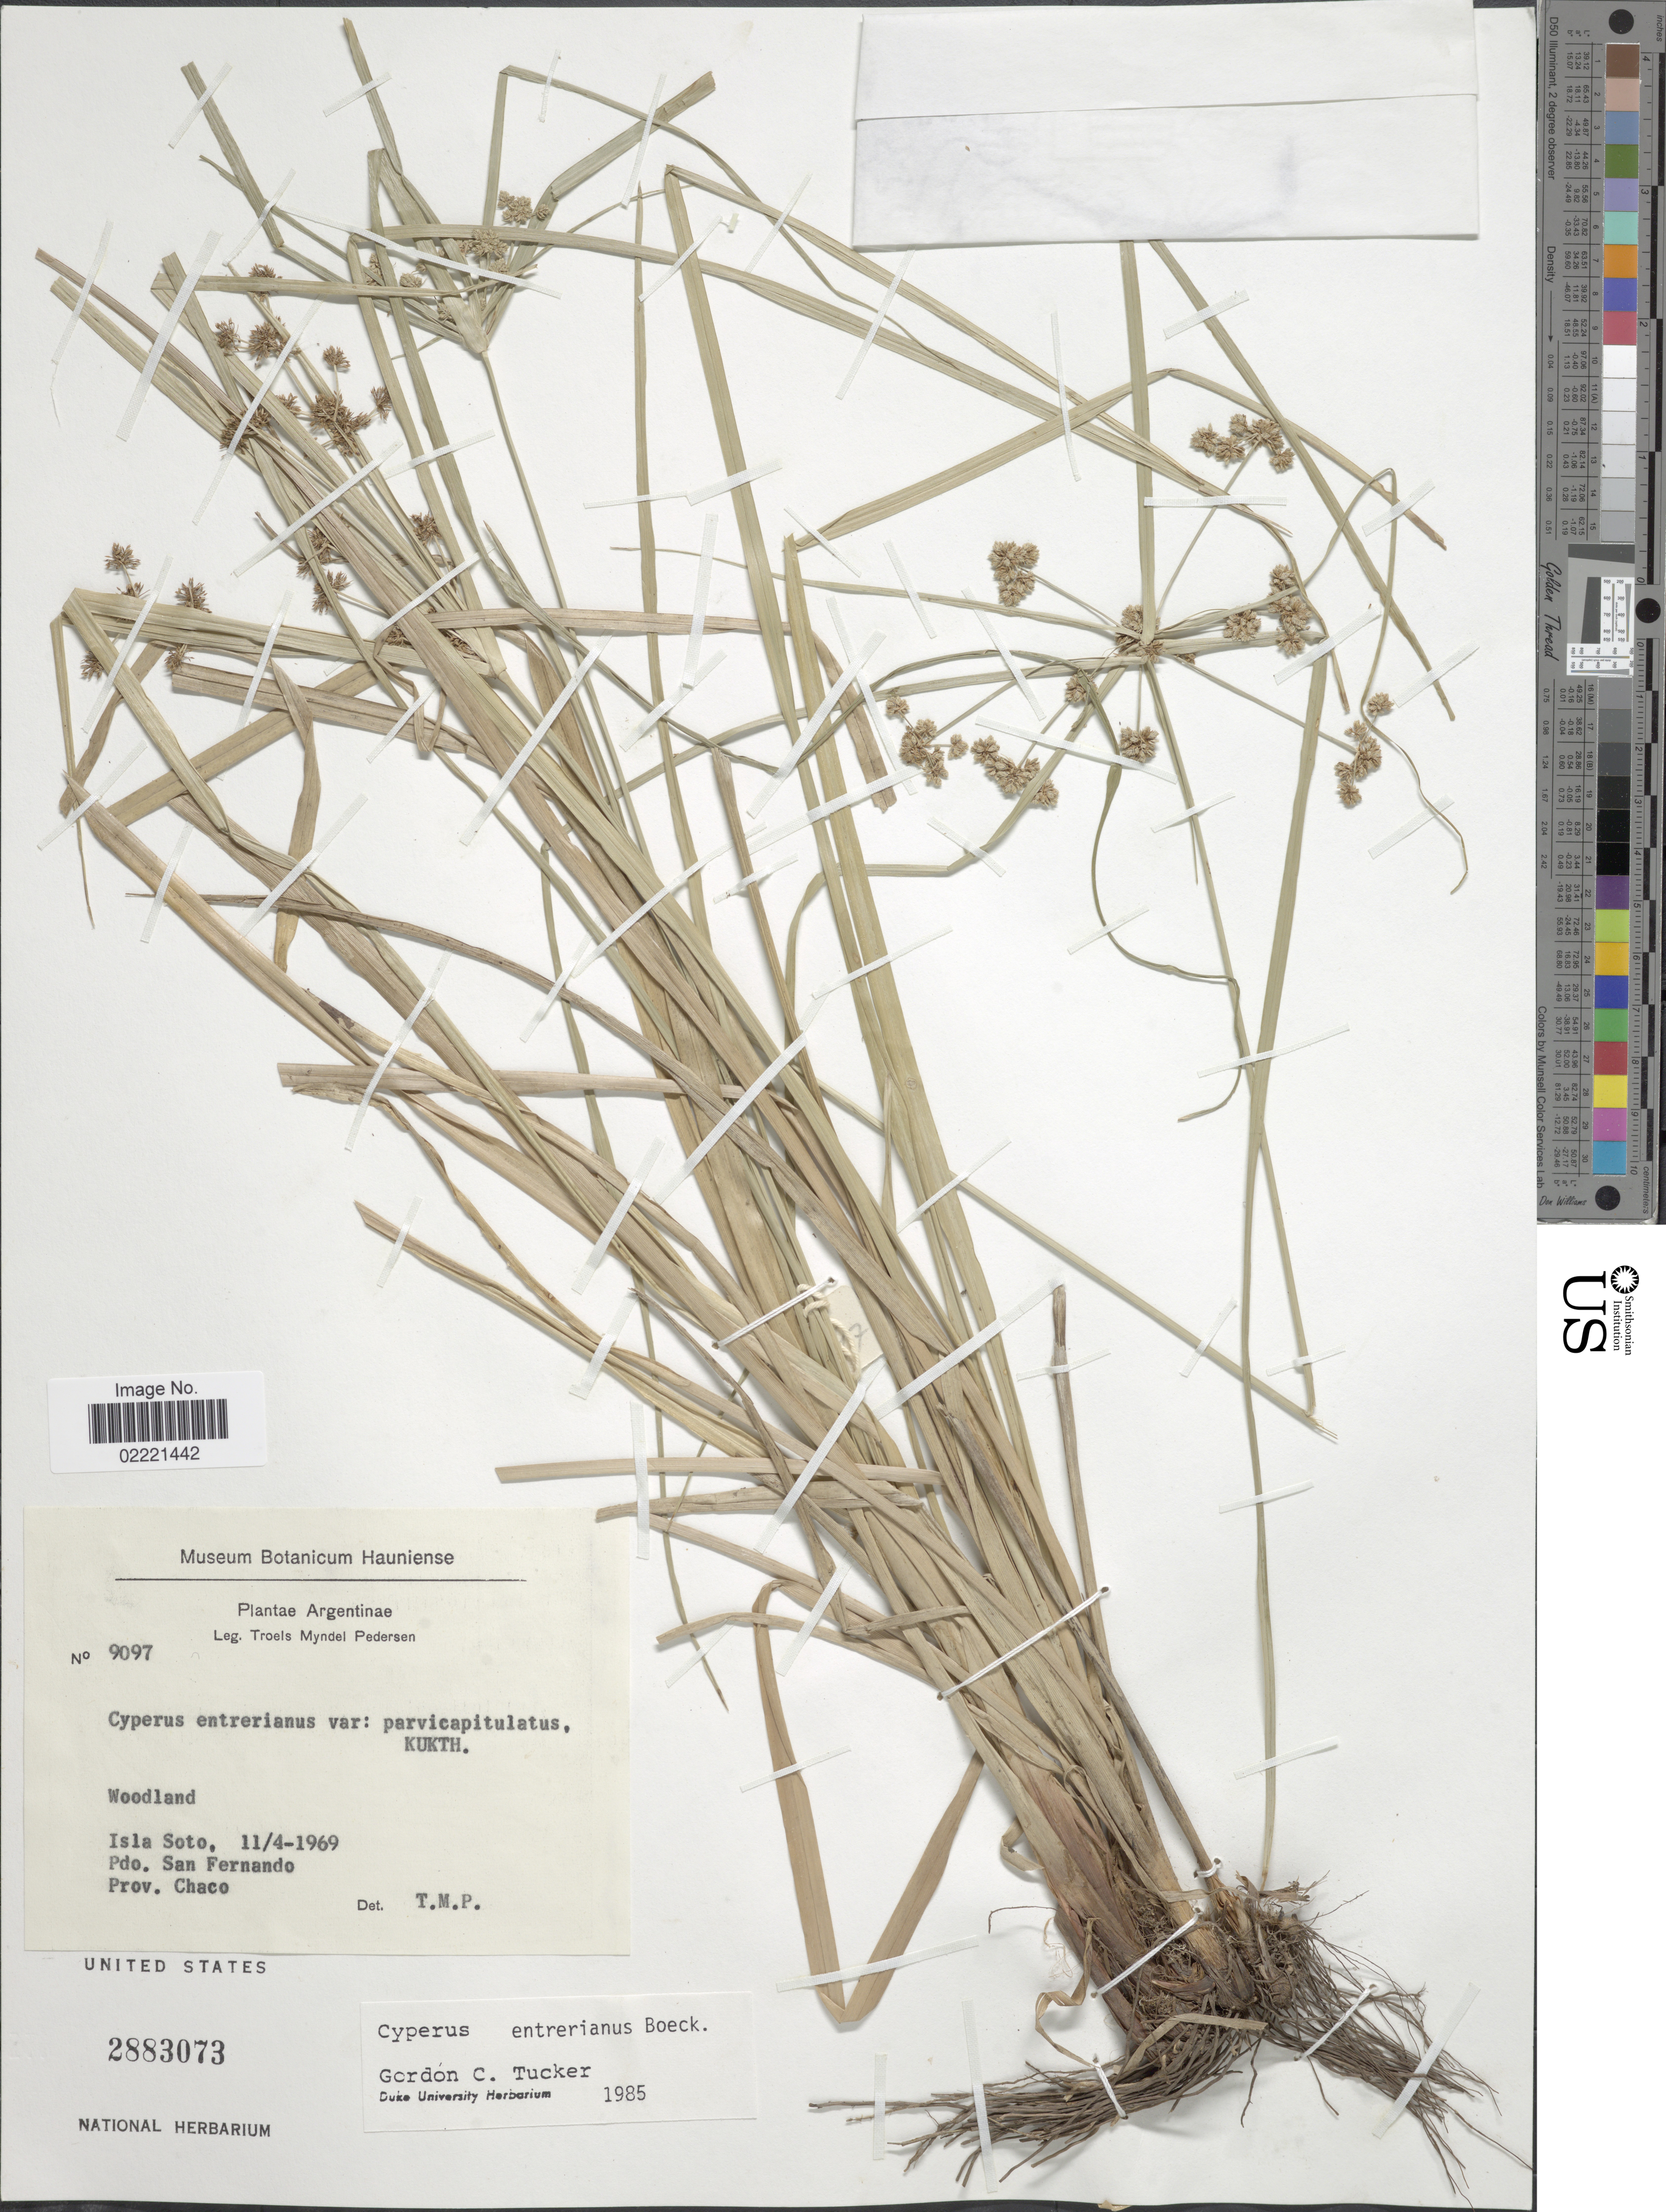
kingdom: Plantae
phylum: Tracheophyta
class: Liliopsida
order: Poales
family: Cyperaceae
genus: Cyperus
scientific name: Cyperus entrerianus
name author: Boeckeler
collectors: T. Pederson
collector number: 9097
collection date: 1969-04-11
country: Argentina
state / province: Chaco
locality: Pdo. San Fernando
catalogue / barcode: US 2883073